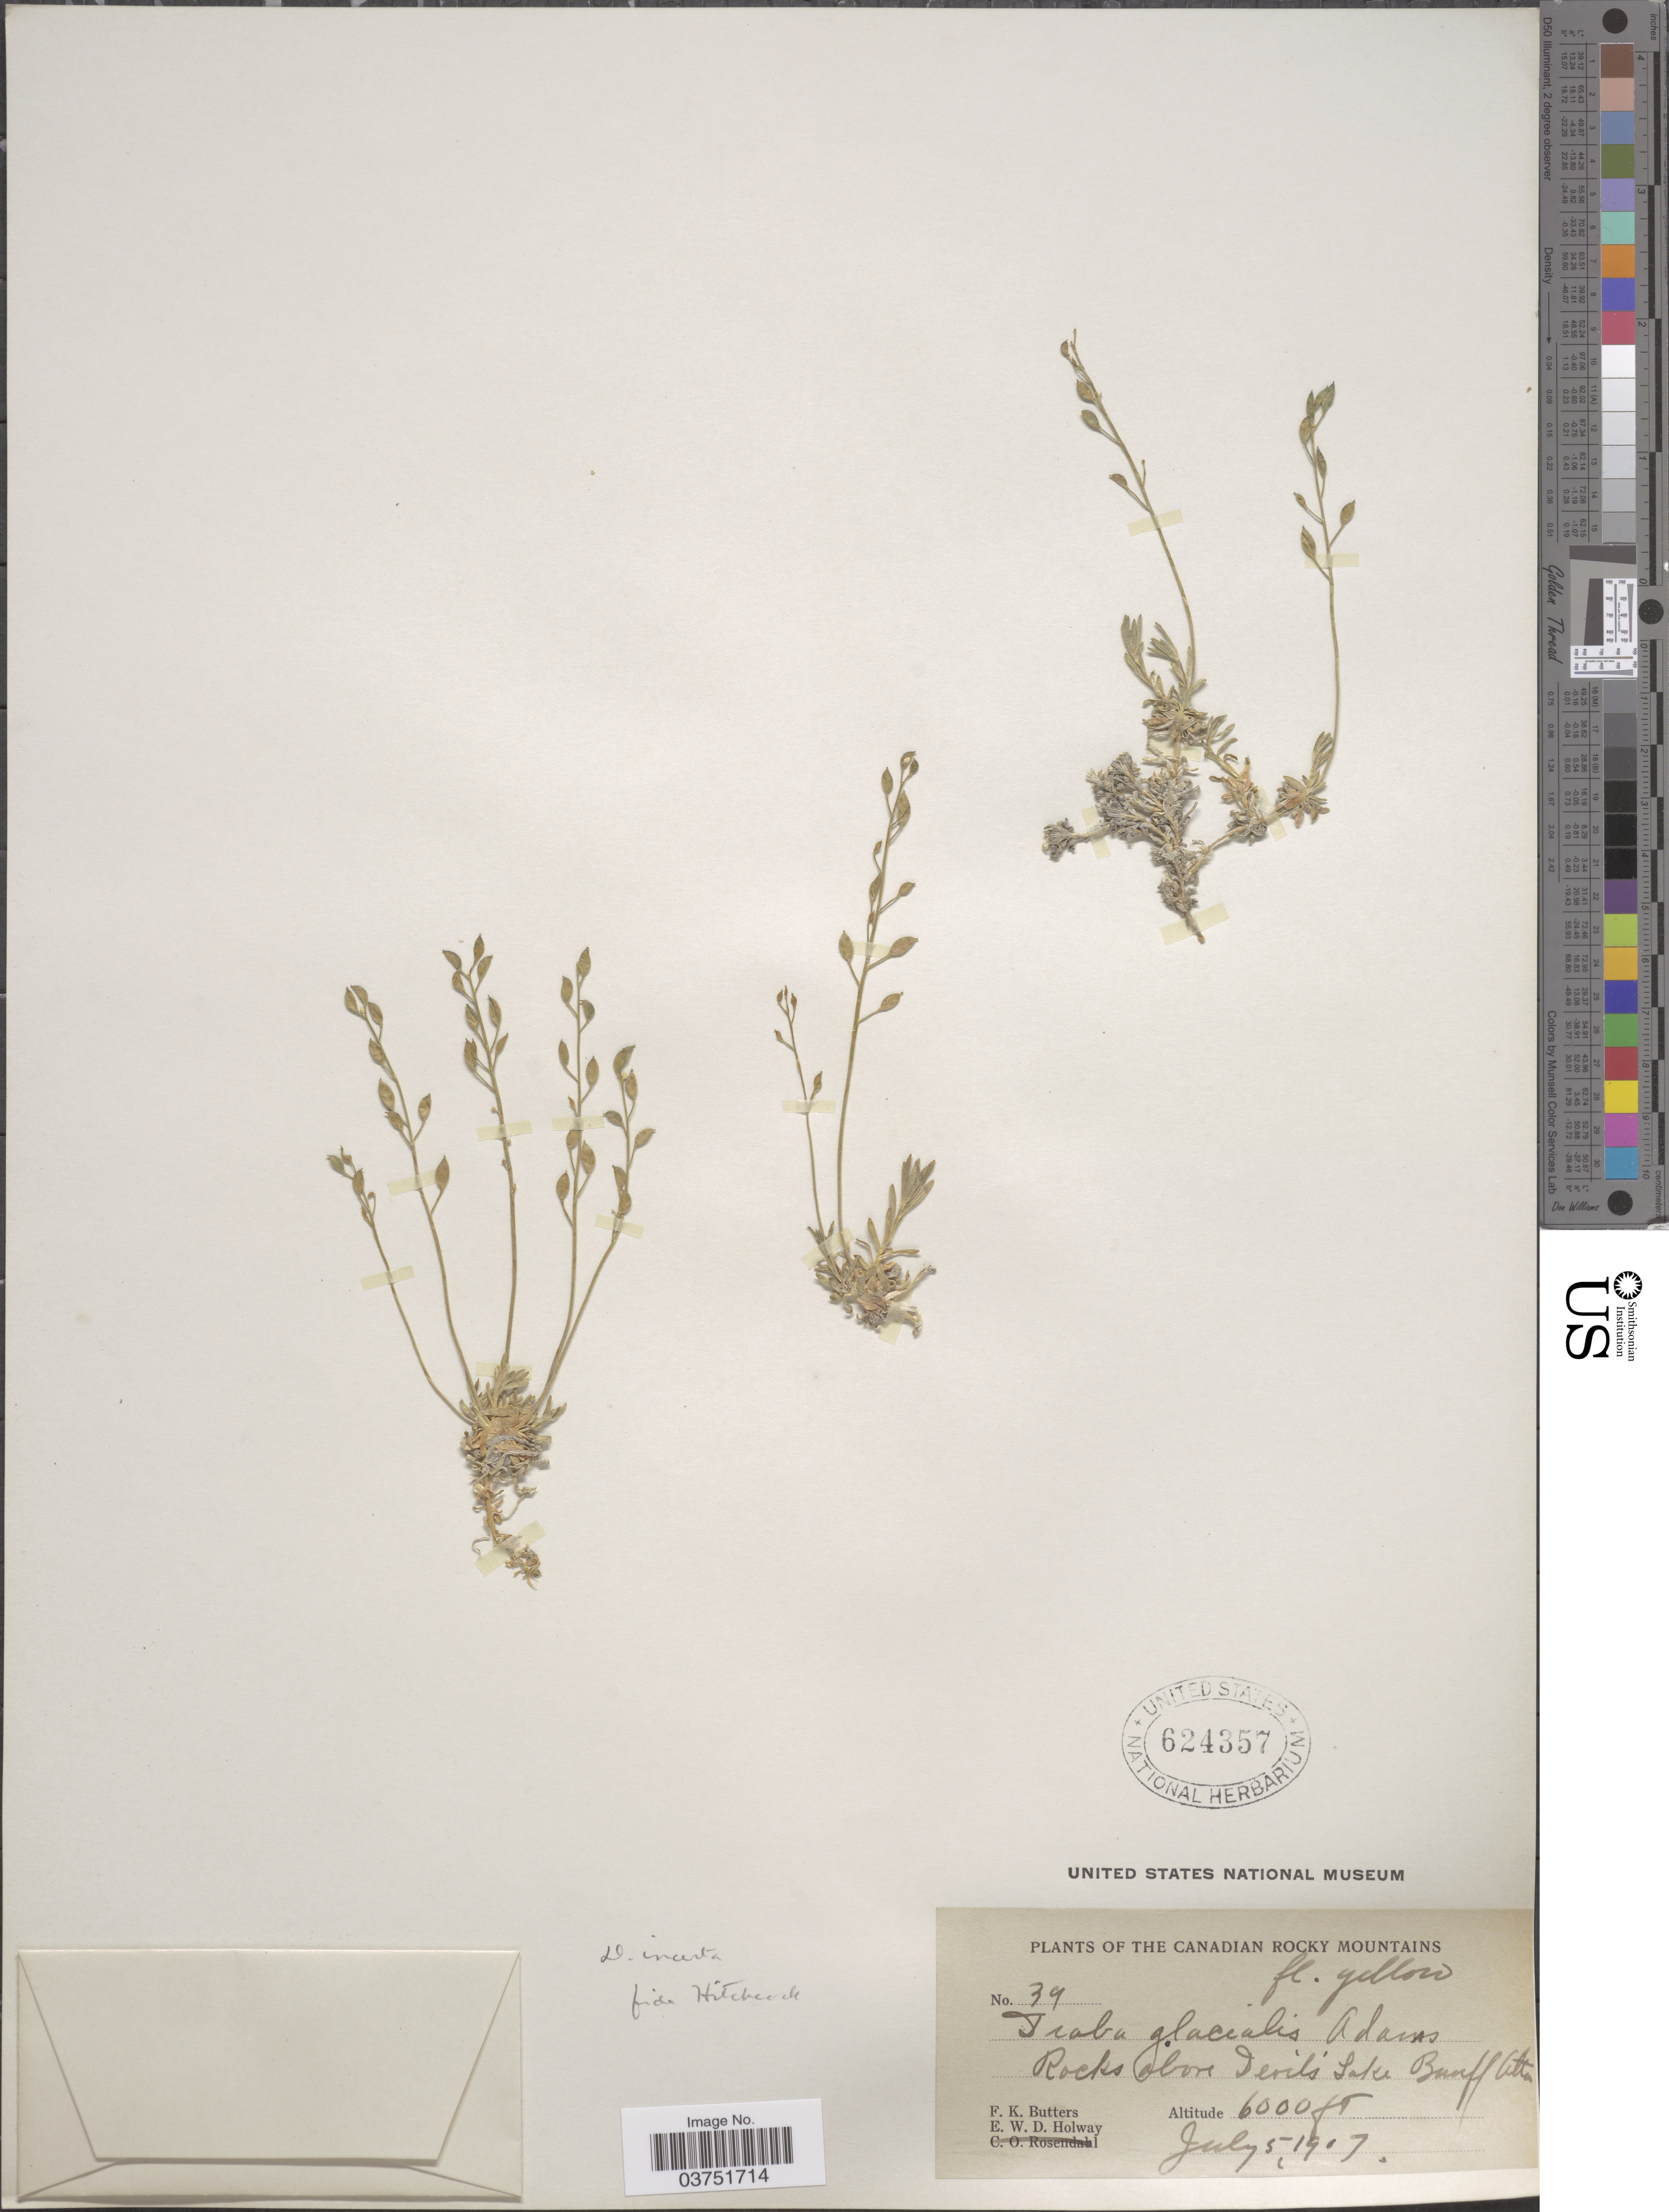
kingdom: Plantae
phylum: Tracheophyta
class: Magnoliopsida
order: Brassicales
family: Brassicaceae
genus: Draba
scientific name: Draba incerta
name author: Payson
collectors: F. K. Butters & E. W. D. Holway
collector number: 39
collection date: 1917-07-05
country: Canada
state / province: Alberta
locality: Canadian Rocky Mountains. Rocks above Devils Lake Banff Alta.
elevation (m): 1829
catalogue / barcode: US 624357